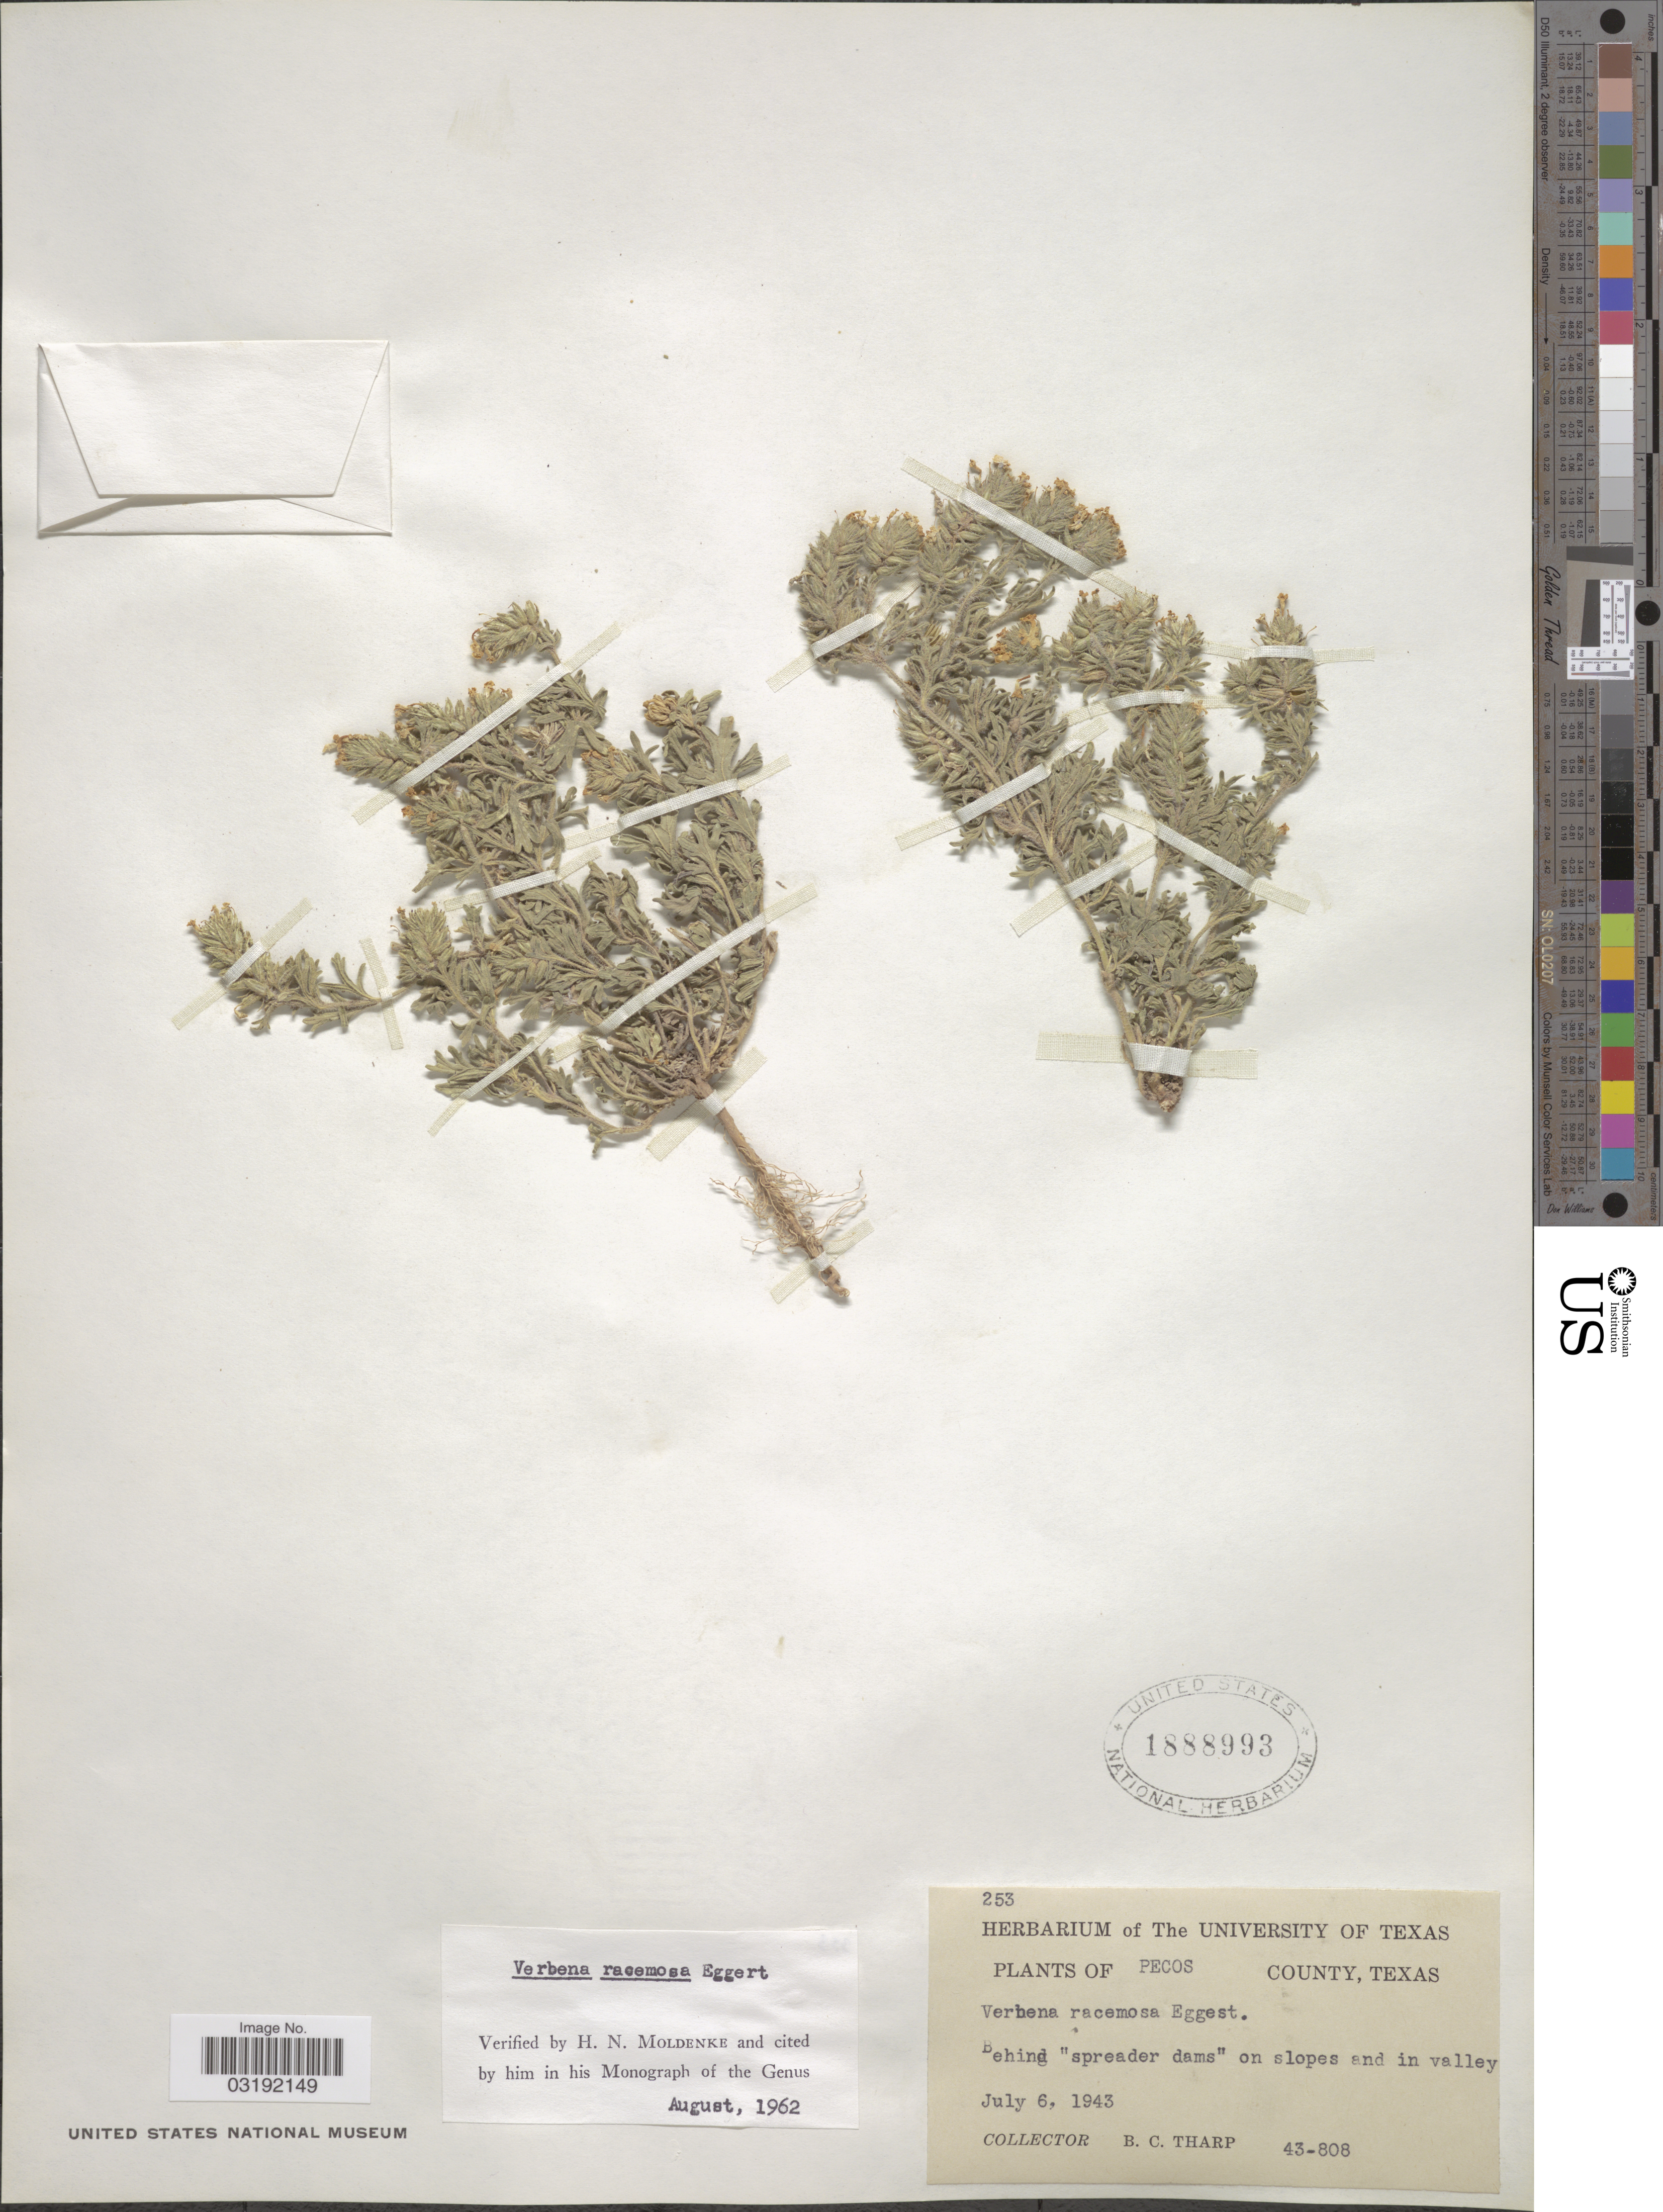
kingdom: Plantae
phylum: Tracheophyta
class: Magnoliopsida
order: Lamiales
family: Verbenaceae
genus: Verbena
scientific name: Verbena racemosa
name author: Eggert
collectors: B. C. Tharp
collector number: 43-808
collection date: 1943-07-06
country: United States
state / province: Texas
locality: Pecos County. Behind "spreader dams" on slopes and in valley.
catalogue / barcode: US 1888993